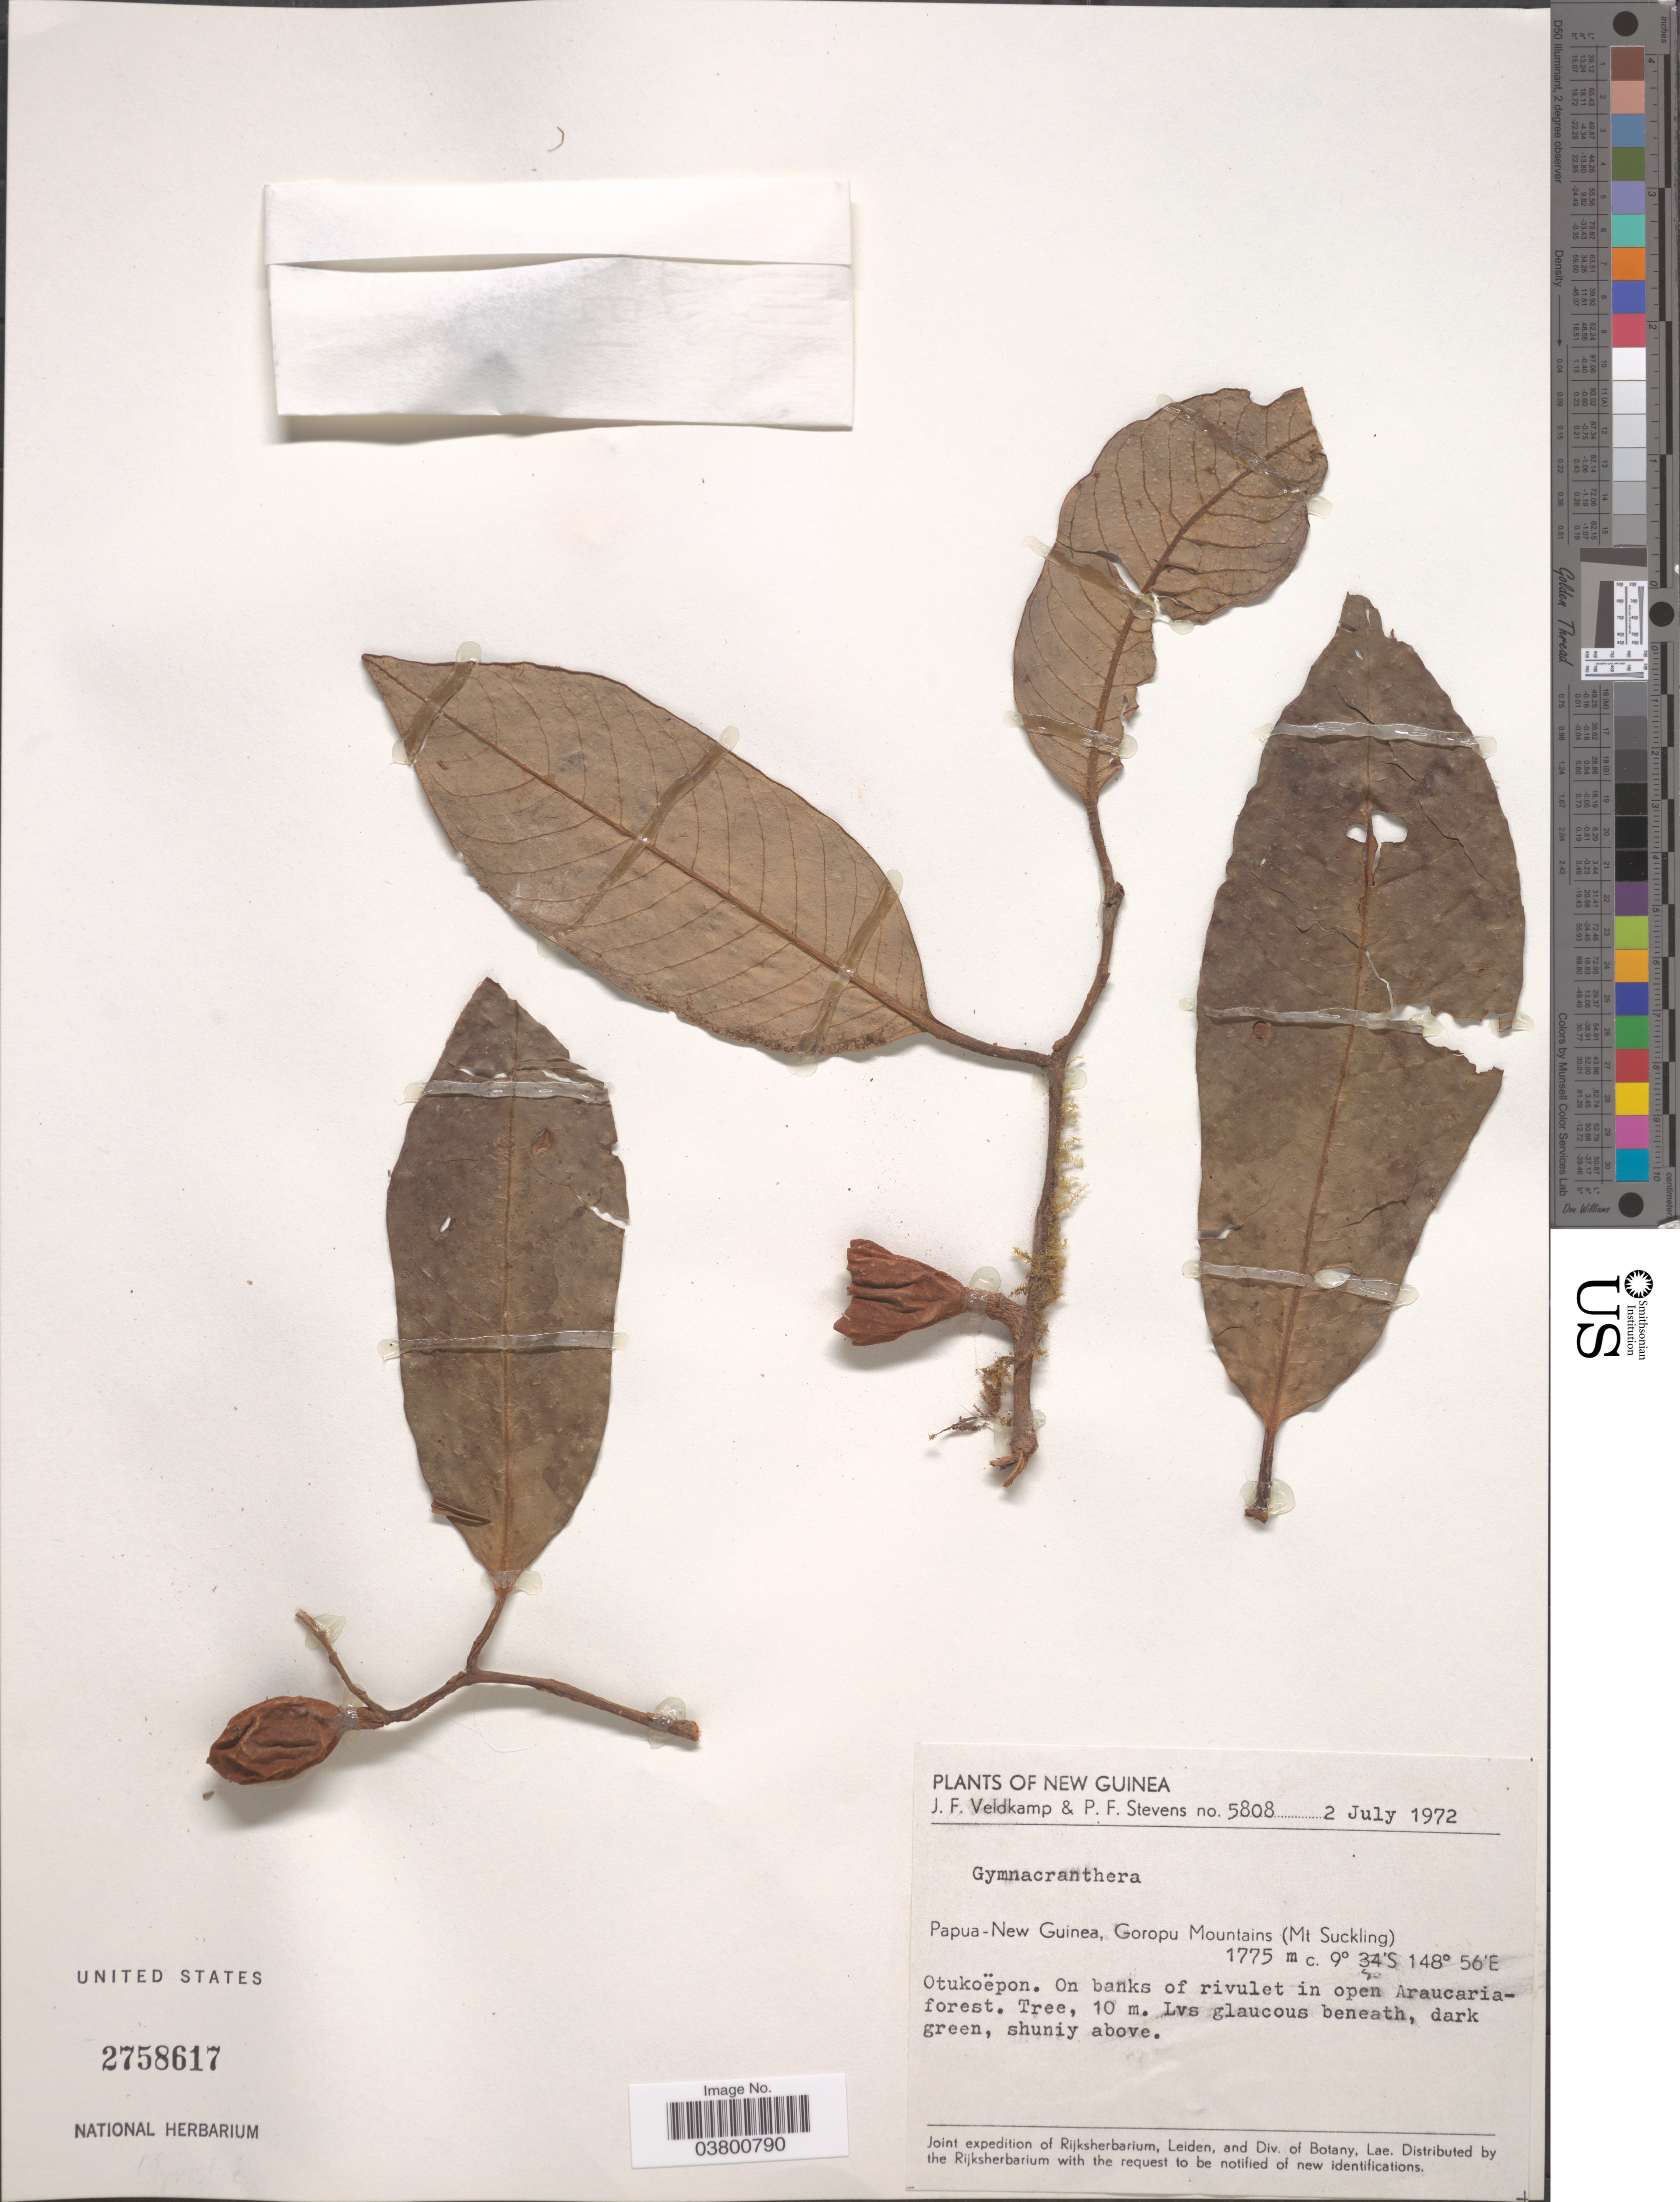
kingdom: Plantae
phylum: Tracheophyta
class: Magnoliopsida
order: Magnoliales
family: Myristicaceae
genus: Gymnacranthera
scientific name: Gymnacranthera sp.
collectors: J. F. Veldkamp & P. F. Stevens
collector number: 5808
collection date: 1972-07-02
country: Papua New Guinea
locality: New Guinea. Goropu Mountains (Mt Suckling). Otukoëpon.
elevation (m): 1775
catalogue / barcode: US 2758617